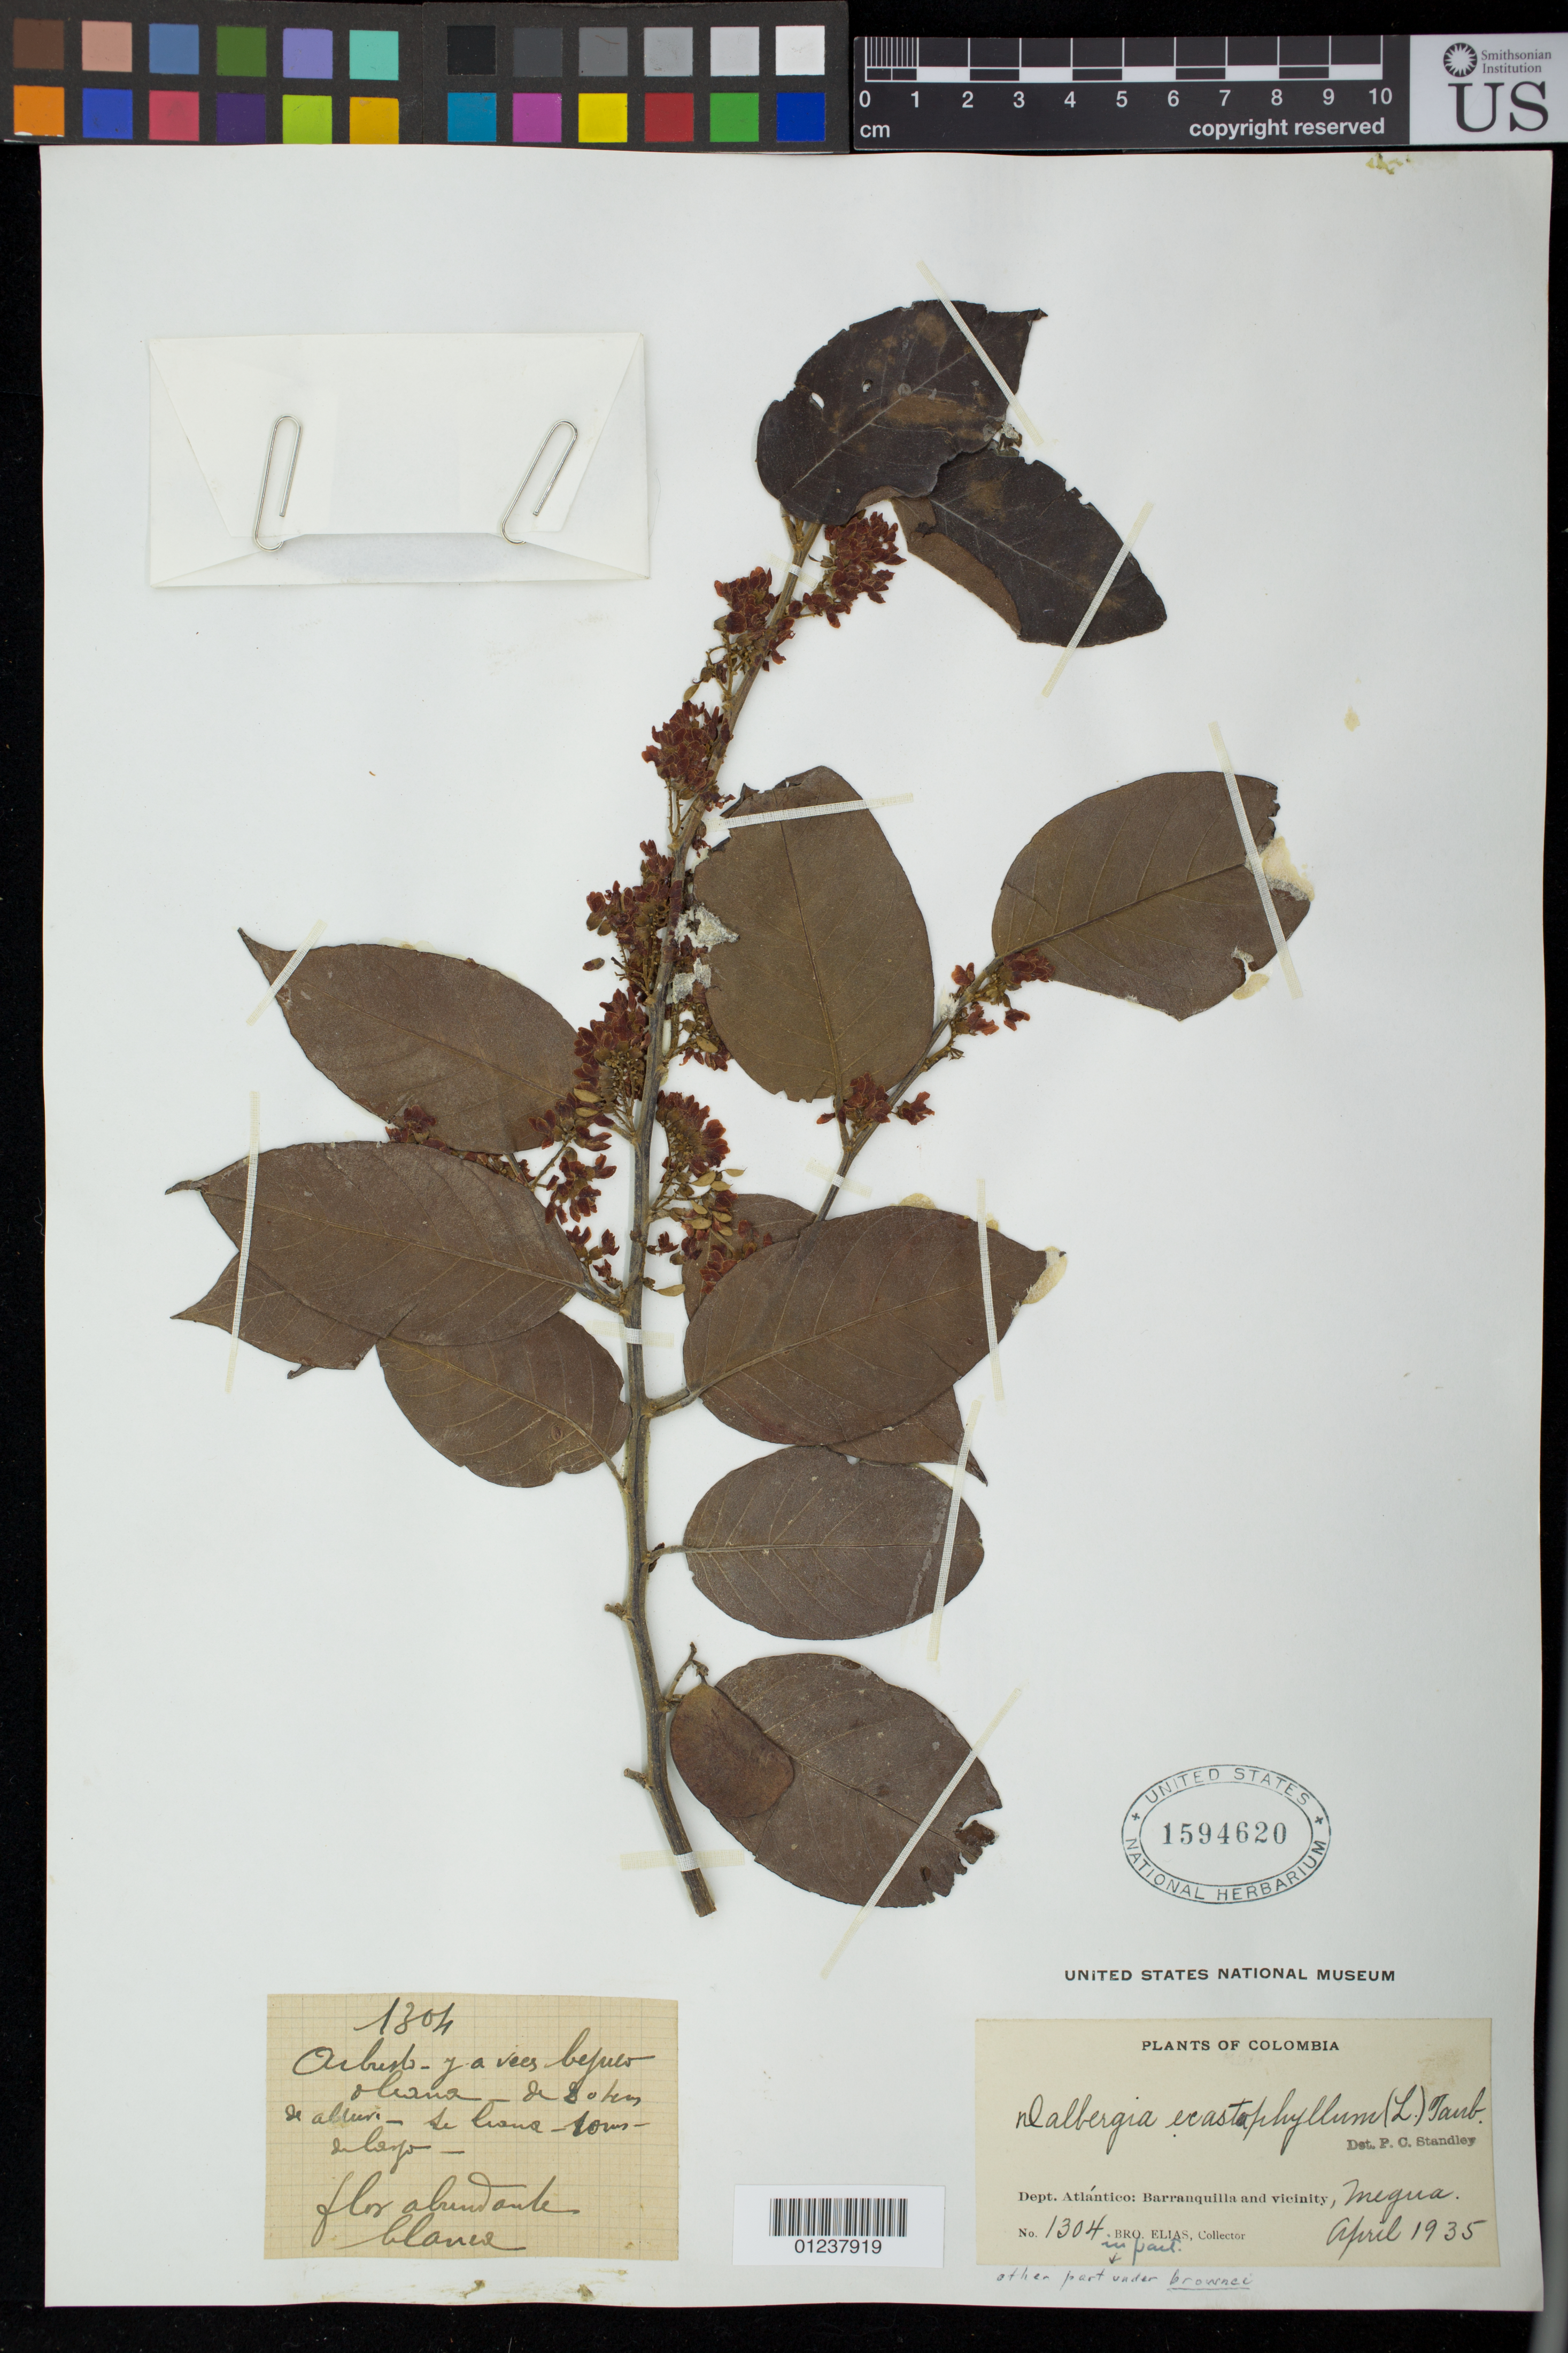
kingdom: Plantae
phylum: Tracheophyta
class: Magnoliopsida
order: Fabales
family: Fabaceae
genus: Dalbergia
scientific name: Dalbergia ecastaphyllum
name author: (L.) Taub.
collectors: Bro. Elias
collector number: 1304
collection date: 1935-04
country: Colombia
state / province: Atlantico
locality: Barranquilla and vicinity, Megua.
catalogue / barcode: US 1594620